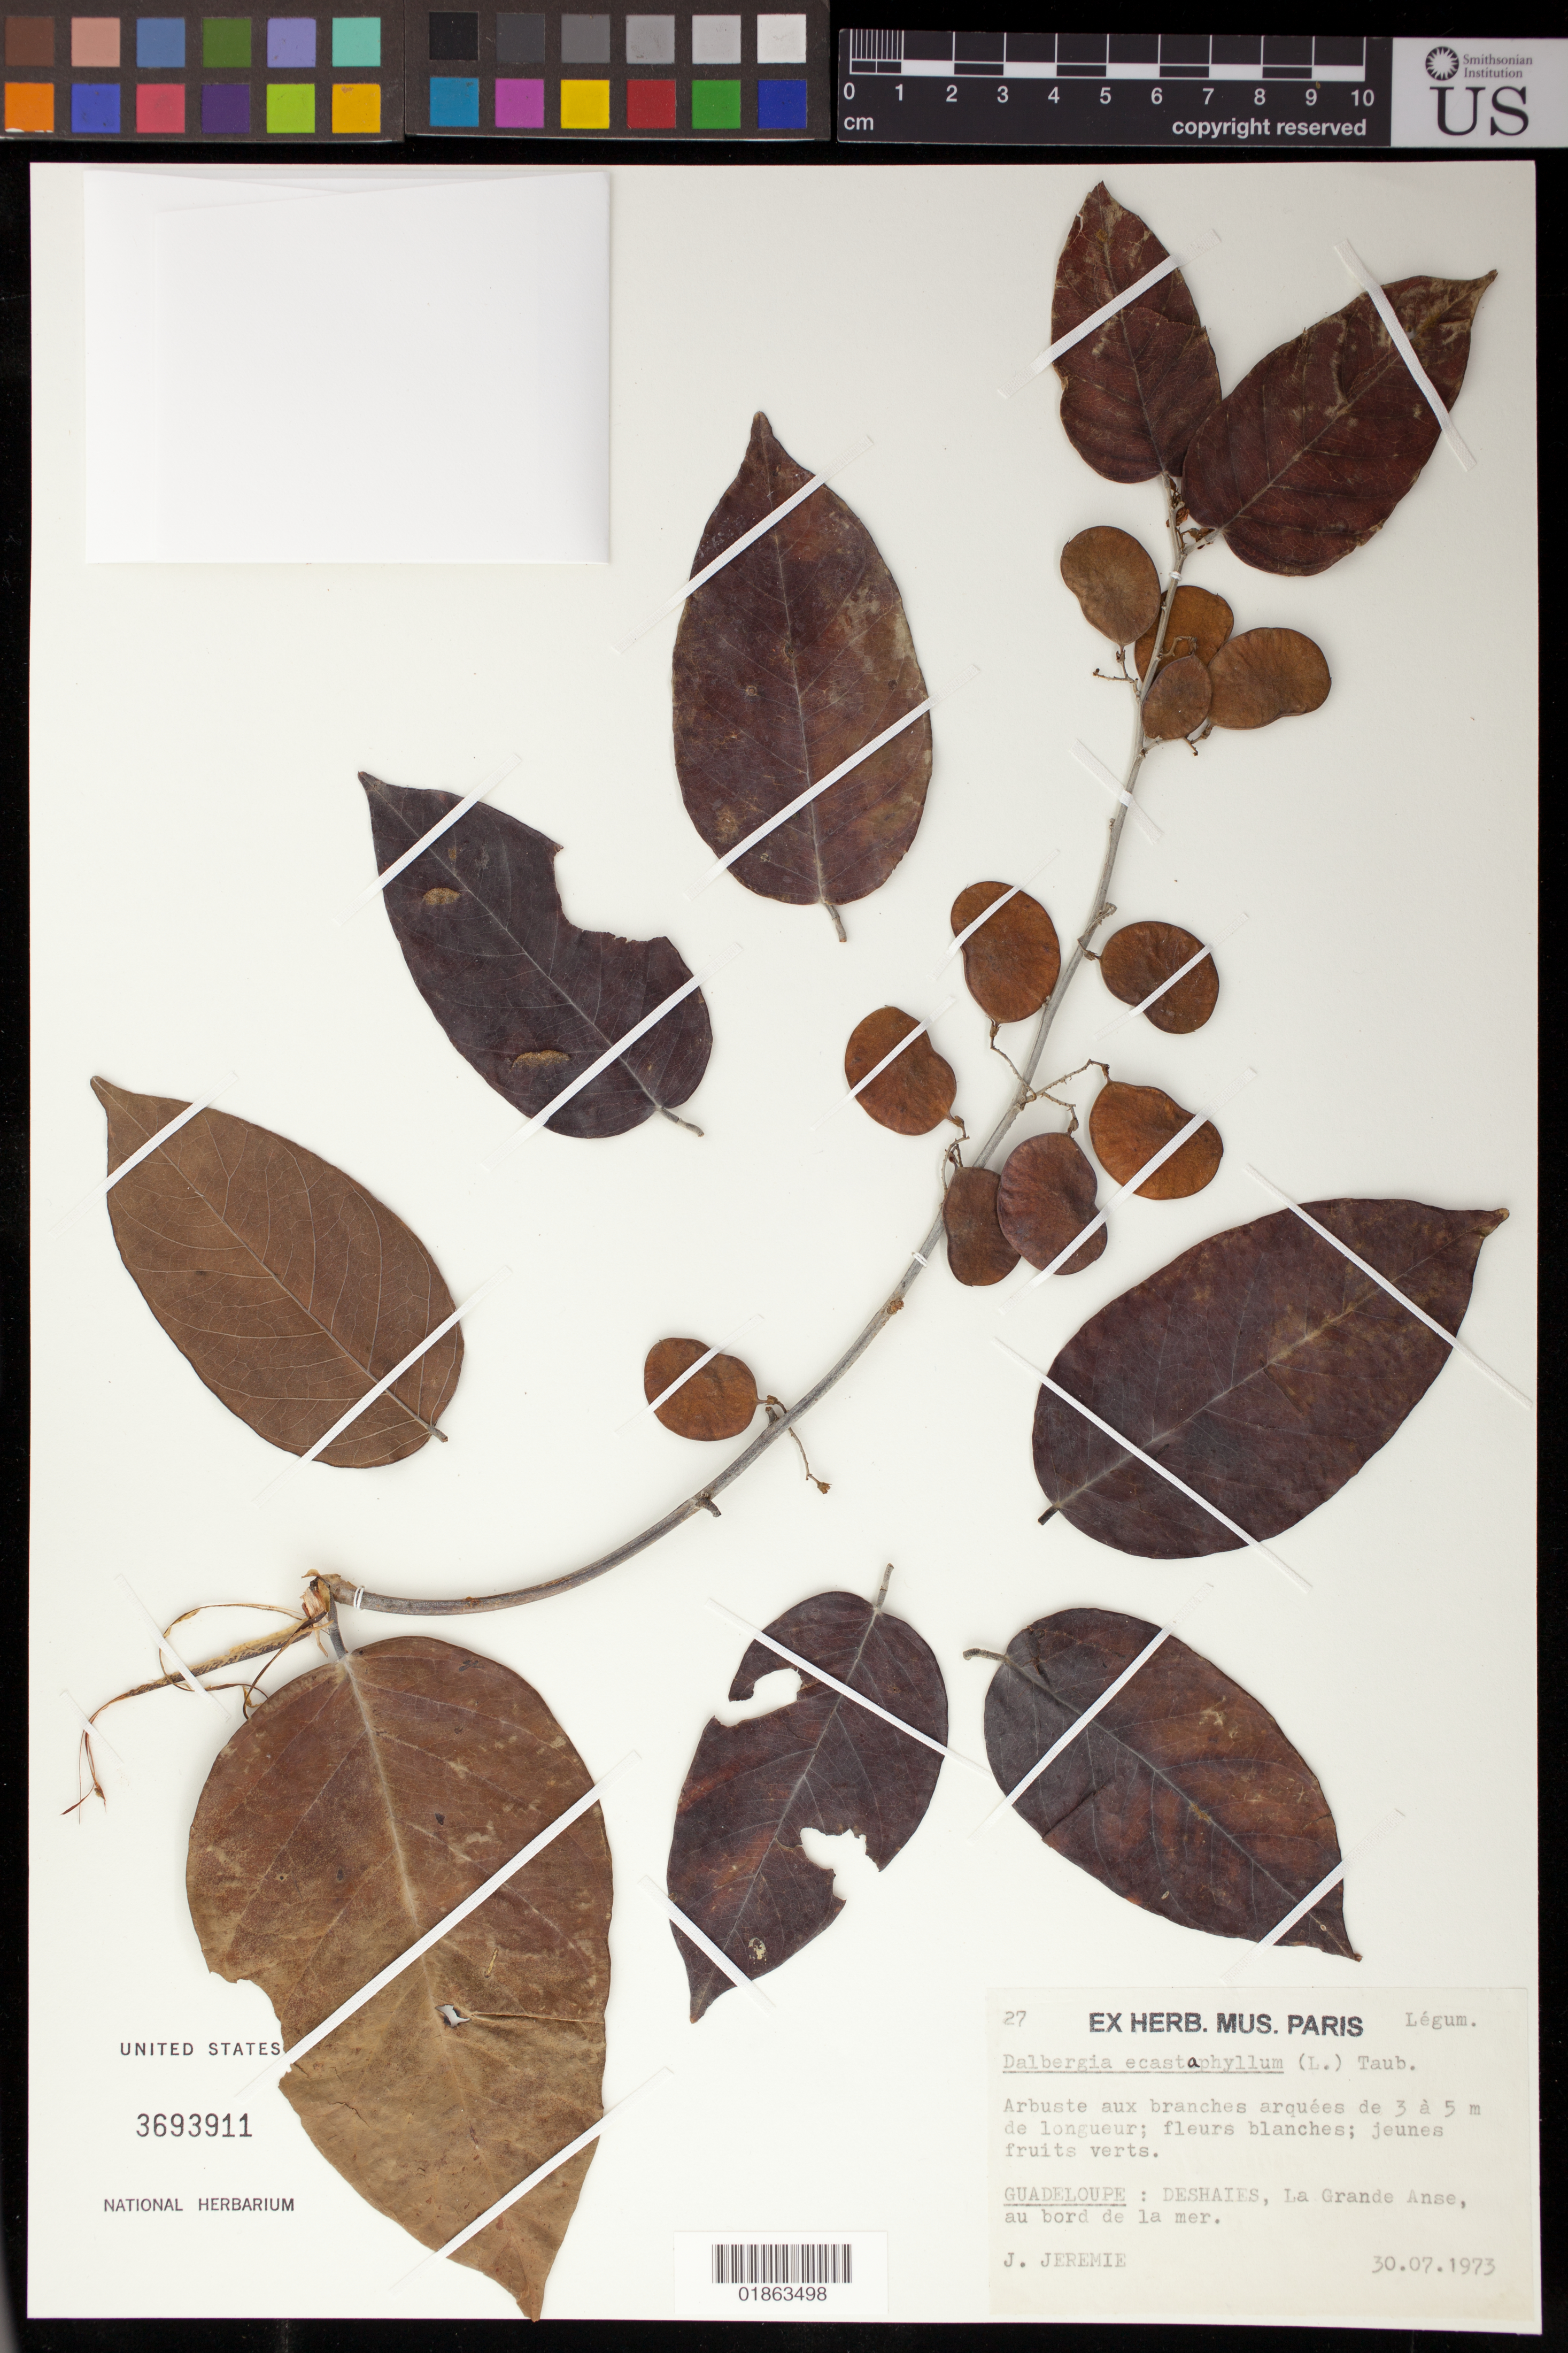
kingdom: Plantae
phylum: Tracheophyta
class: Magnoliopsida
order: Fabales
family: Fabaceae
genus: Dalbergia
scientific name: Dalbergia ecastaphyllum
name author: (L.) Taub.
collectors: J. Jérémie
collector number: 27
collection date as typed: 30 Jul 1973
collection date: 1973-07-30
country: Guadeloupe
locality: Deshaies, La Grande Anse, au bord de la mer.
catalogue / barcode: US 3693911